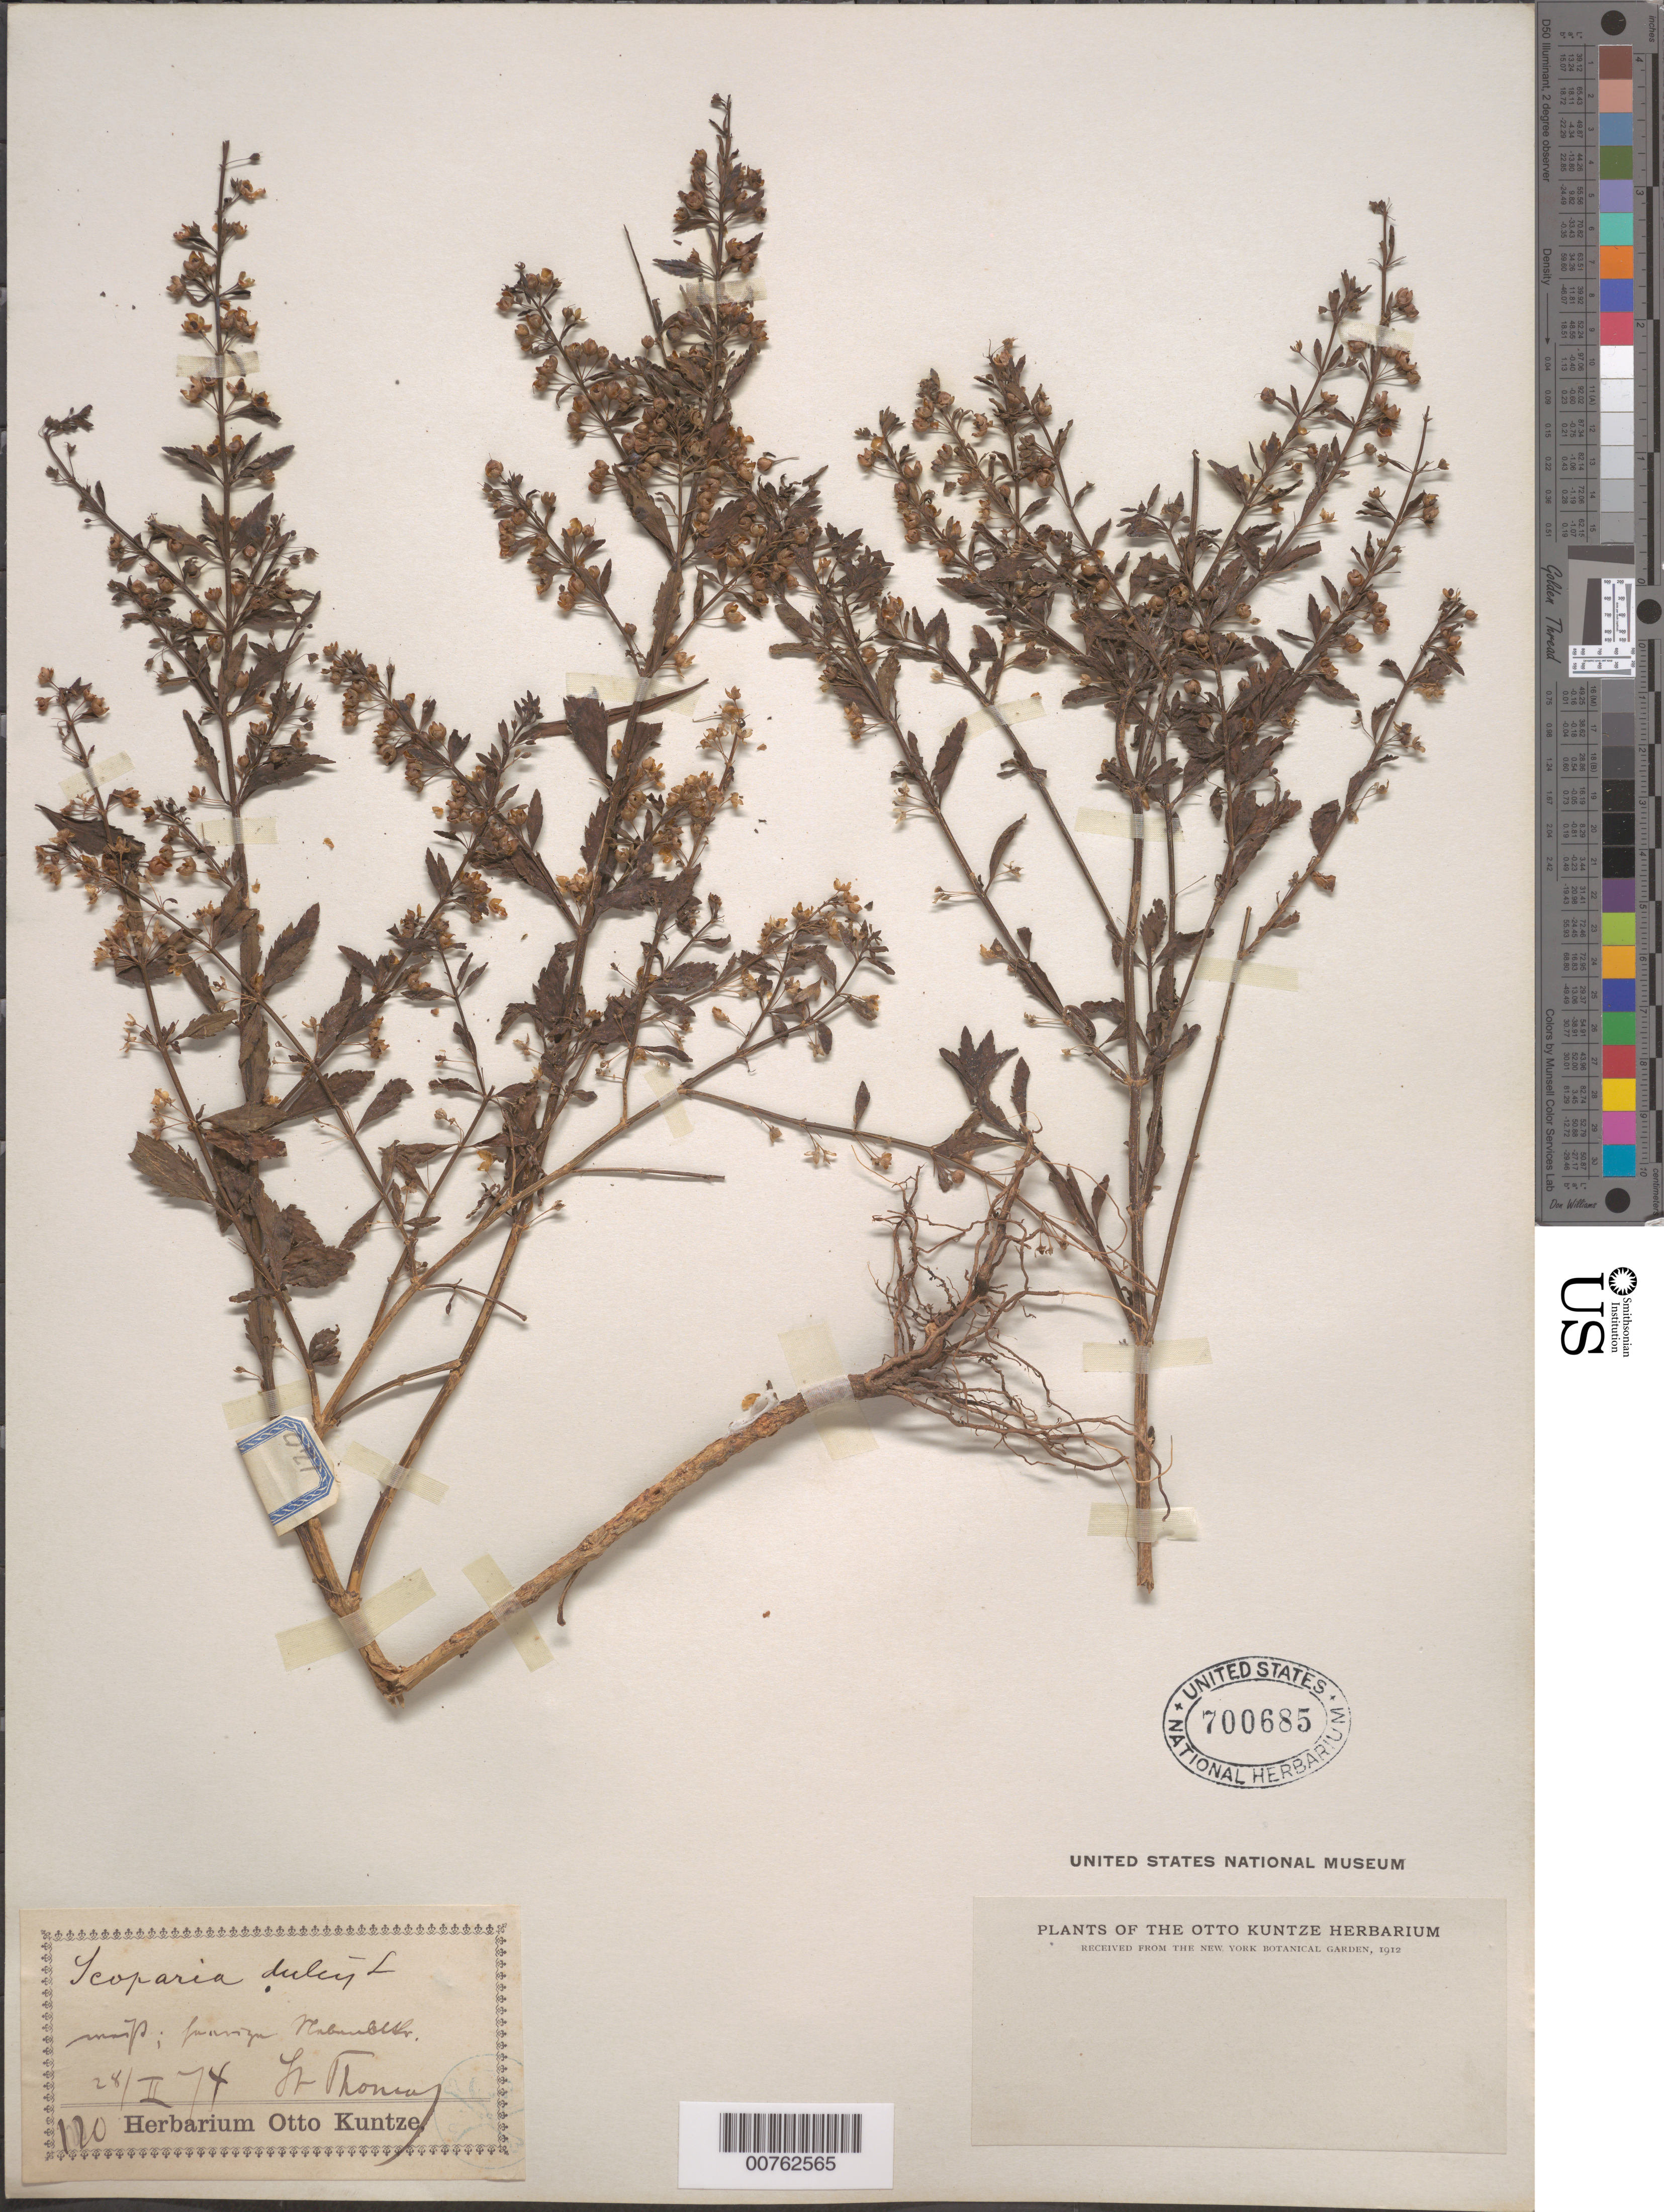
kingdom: Plantae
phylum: Tracheophyta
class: Magnoliopsida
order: Lamiales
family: Plantaginaceae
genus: Scoparia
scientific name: Scoparia dulcis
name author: L.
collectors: C.E.O. Kuntze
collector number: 120?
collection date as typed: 28 Feb 1874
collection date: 1874-02-28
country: U.S. Virgin Islands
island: St. Thomas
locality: St. Thomas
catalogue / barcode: US 700685